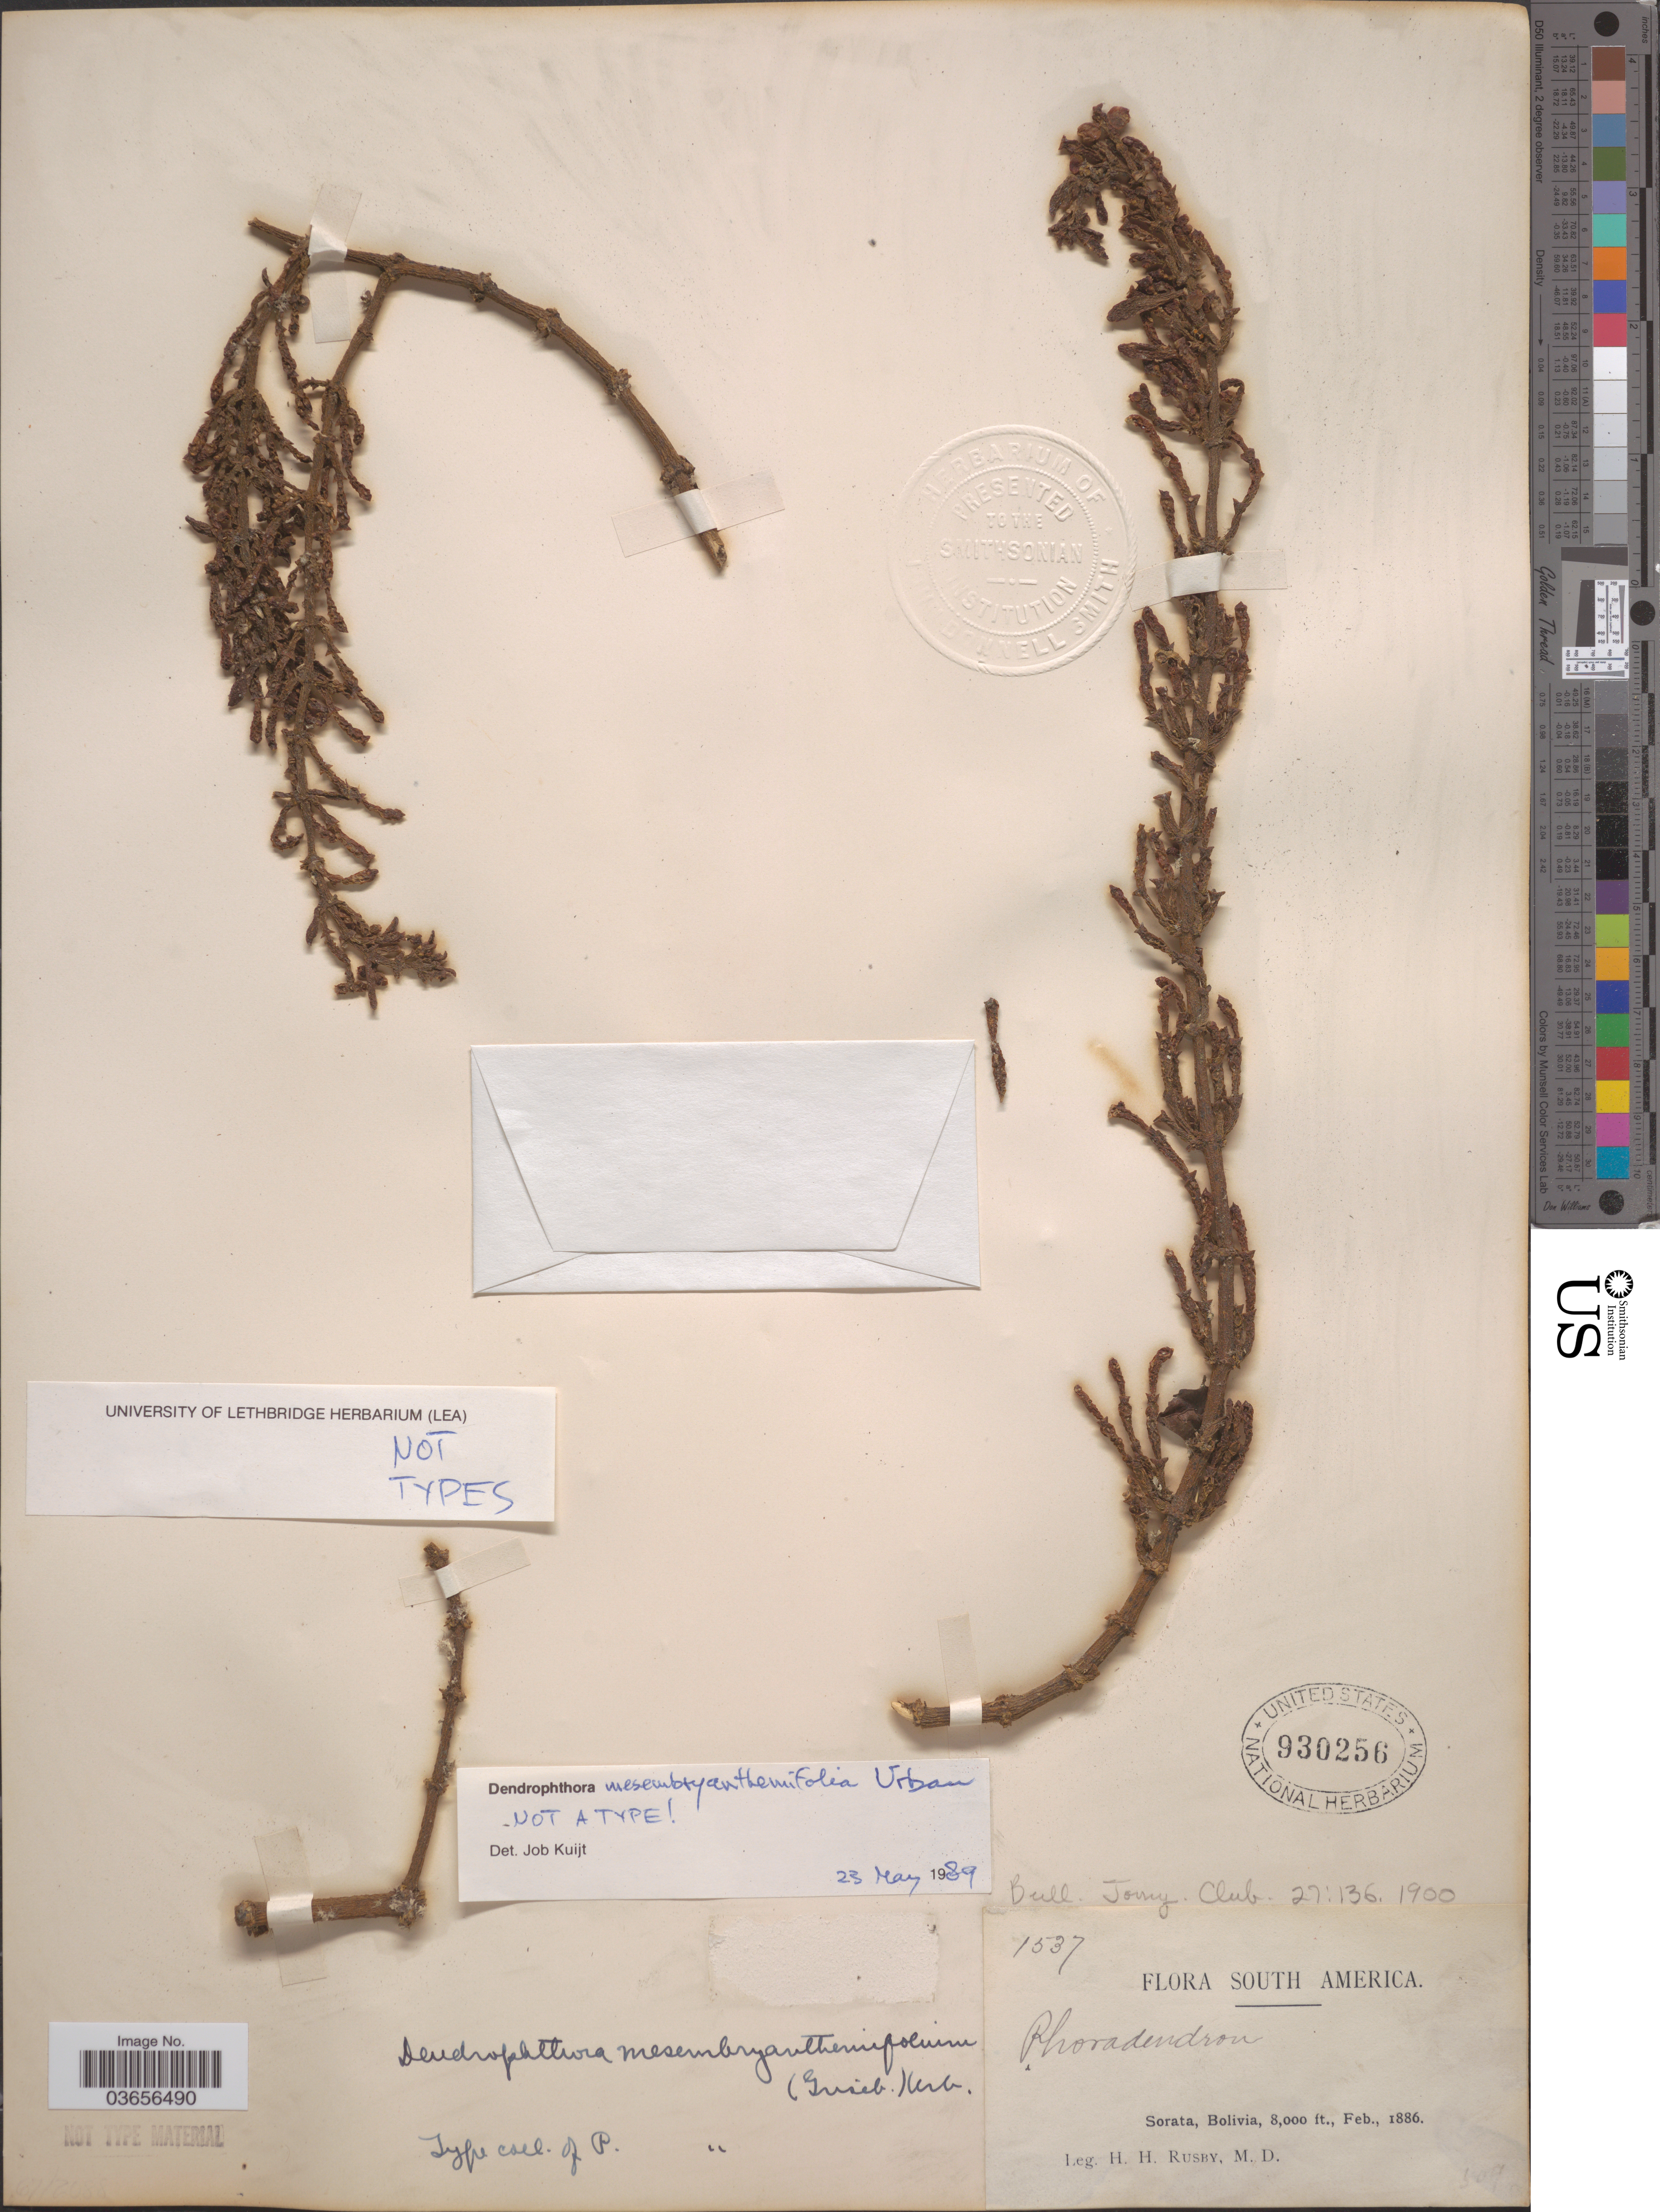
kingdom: Plantae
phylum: Tracheophyta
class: Magnoliopsida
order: Santalales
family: Viscaceae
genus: Dendrophthora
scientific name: Dendrophthora mesembryanthemifolia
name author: Griseb. ex Urb.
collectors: H. H. Rusby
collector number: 1537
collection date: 1886-02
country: Bolivia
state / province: La Páz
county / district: Larecaja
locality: Sorata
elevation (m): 2438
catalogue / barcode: US 930256